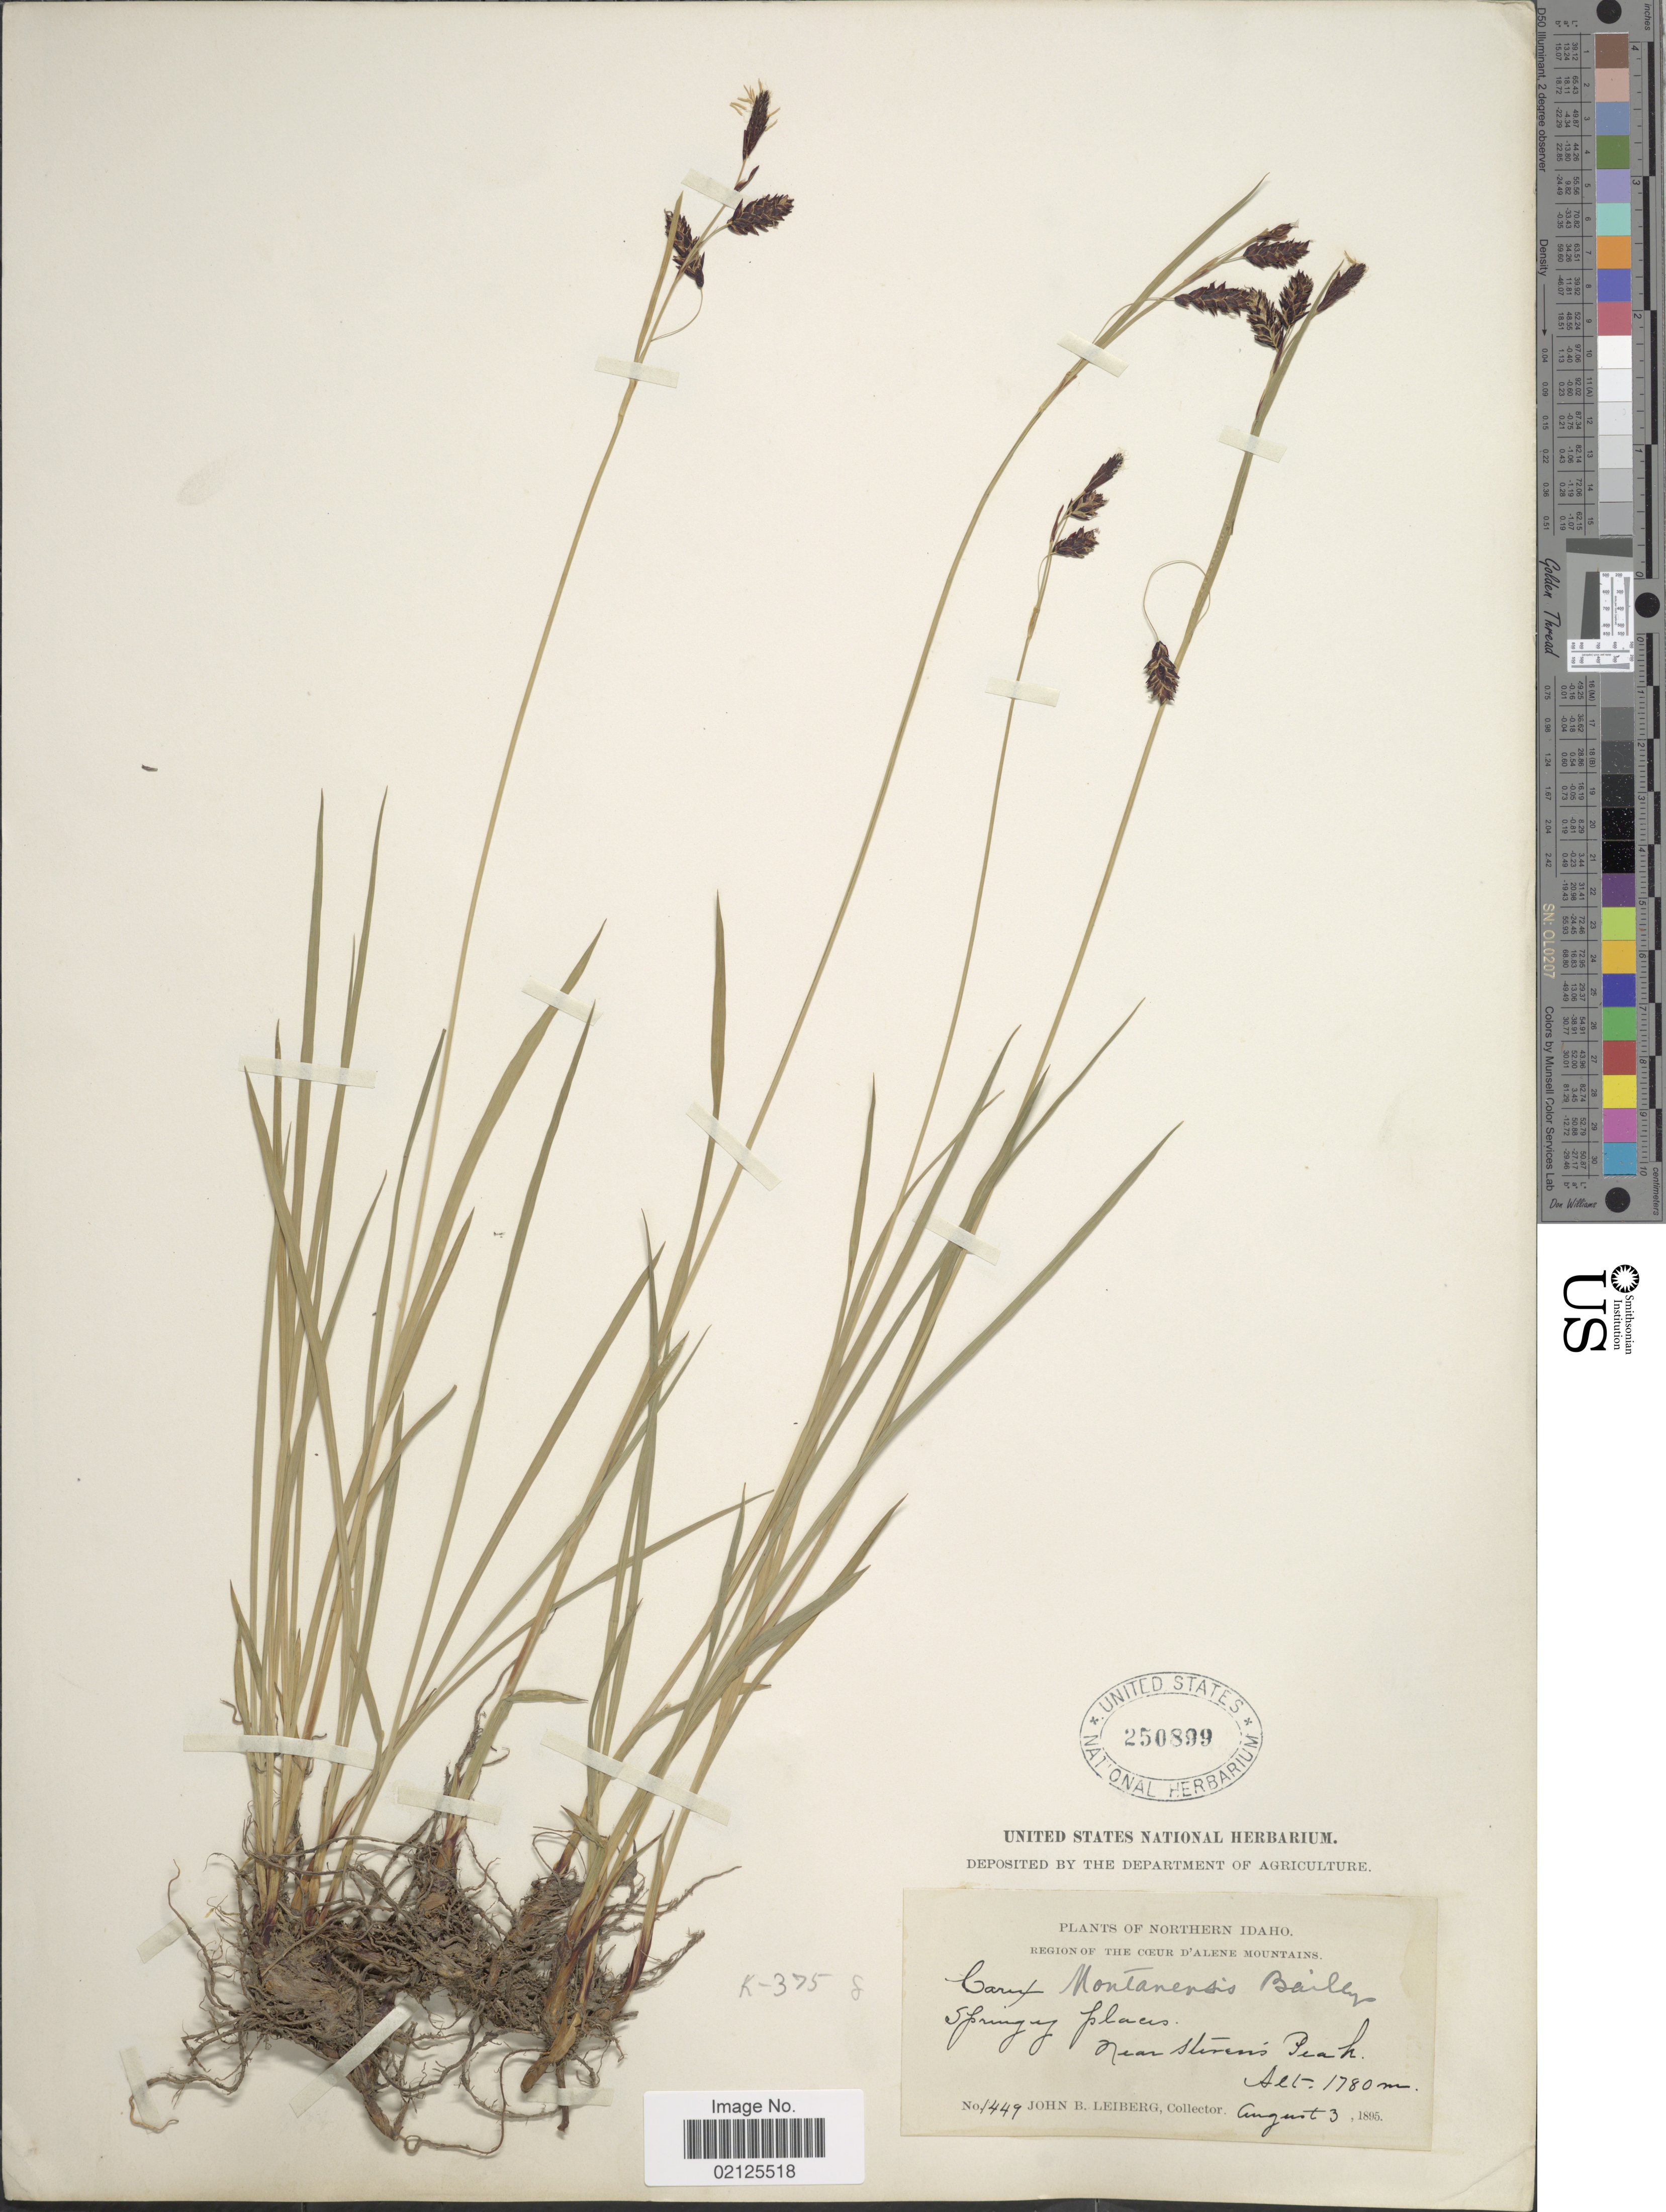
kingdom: Plantae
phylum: Tracheophyta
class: Liliopsida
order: Poales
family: Cyperaceae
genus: Carex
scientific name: Carex podocarpa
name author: R. Br.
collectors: J. Leiberg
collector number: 1449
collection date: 1895-08-03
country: United States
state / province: Idaho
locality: Northern Idaho, Region The Cæur D'Alene Mountains, Springy places, Near Steven's Peak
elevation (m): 1780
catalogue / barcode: US 250899